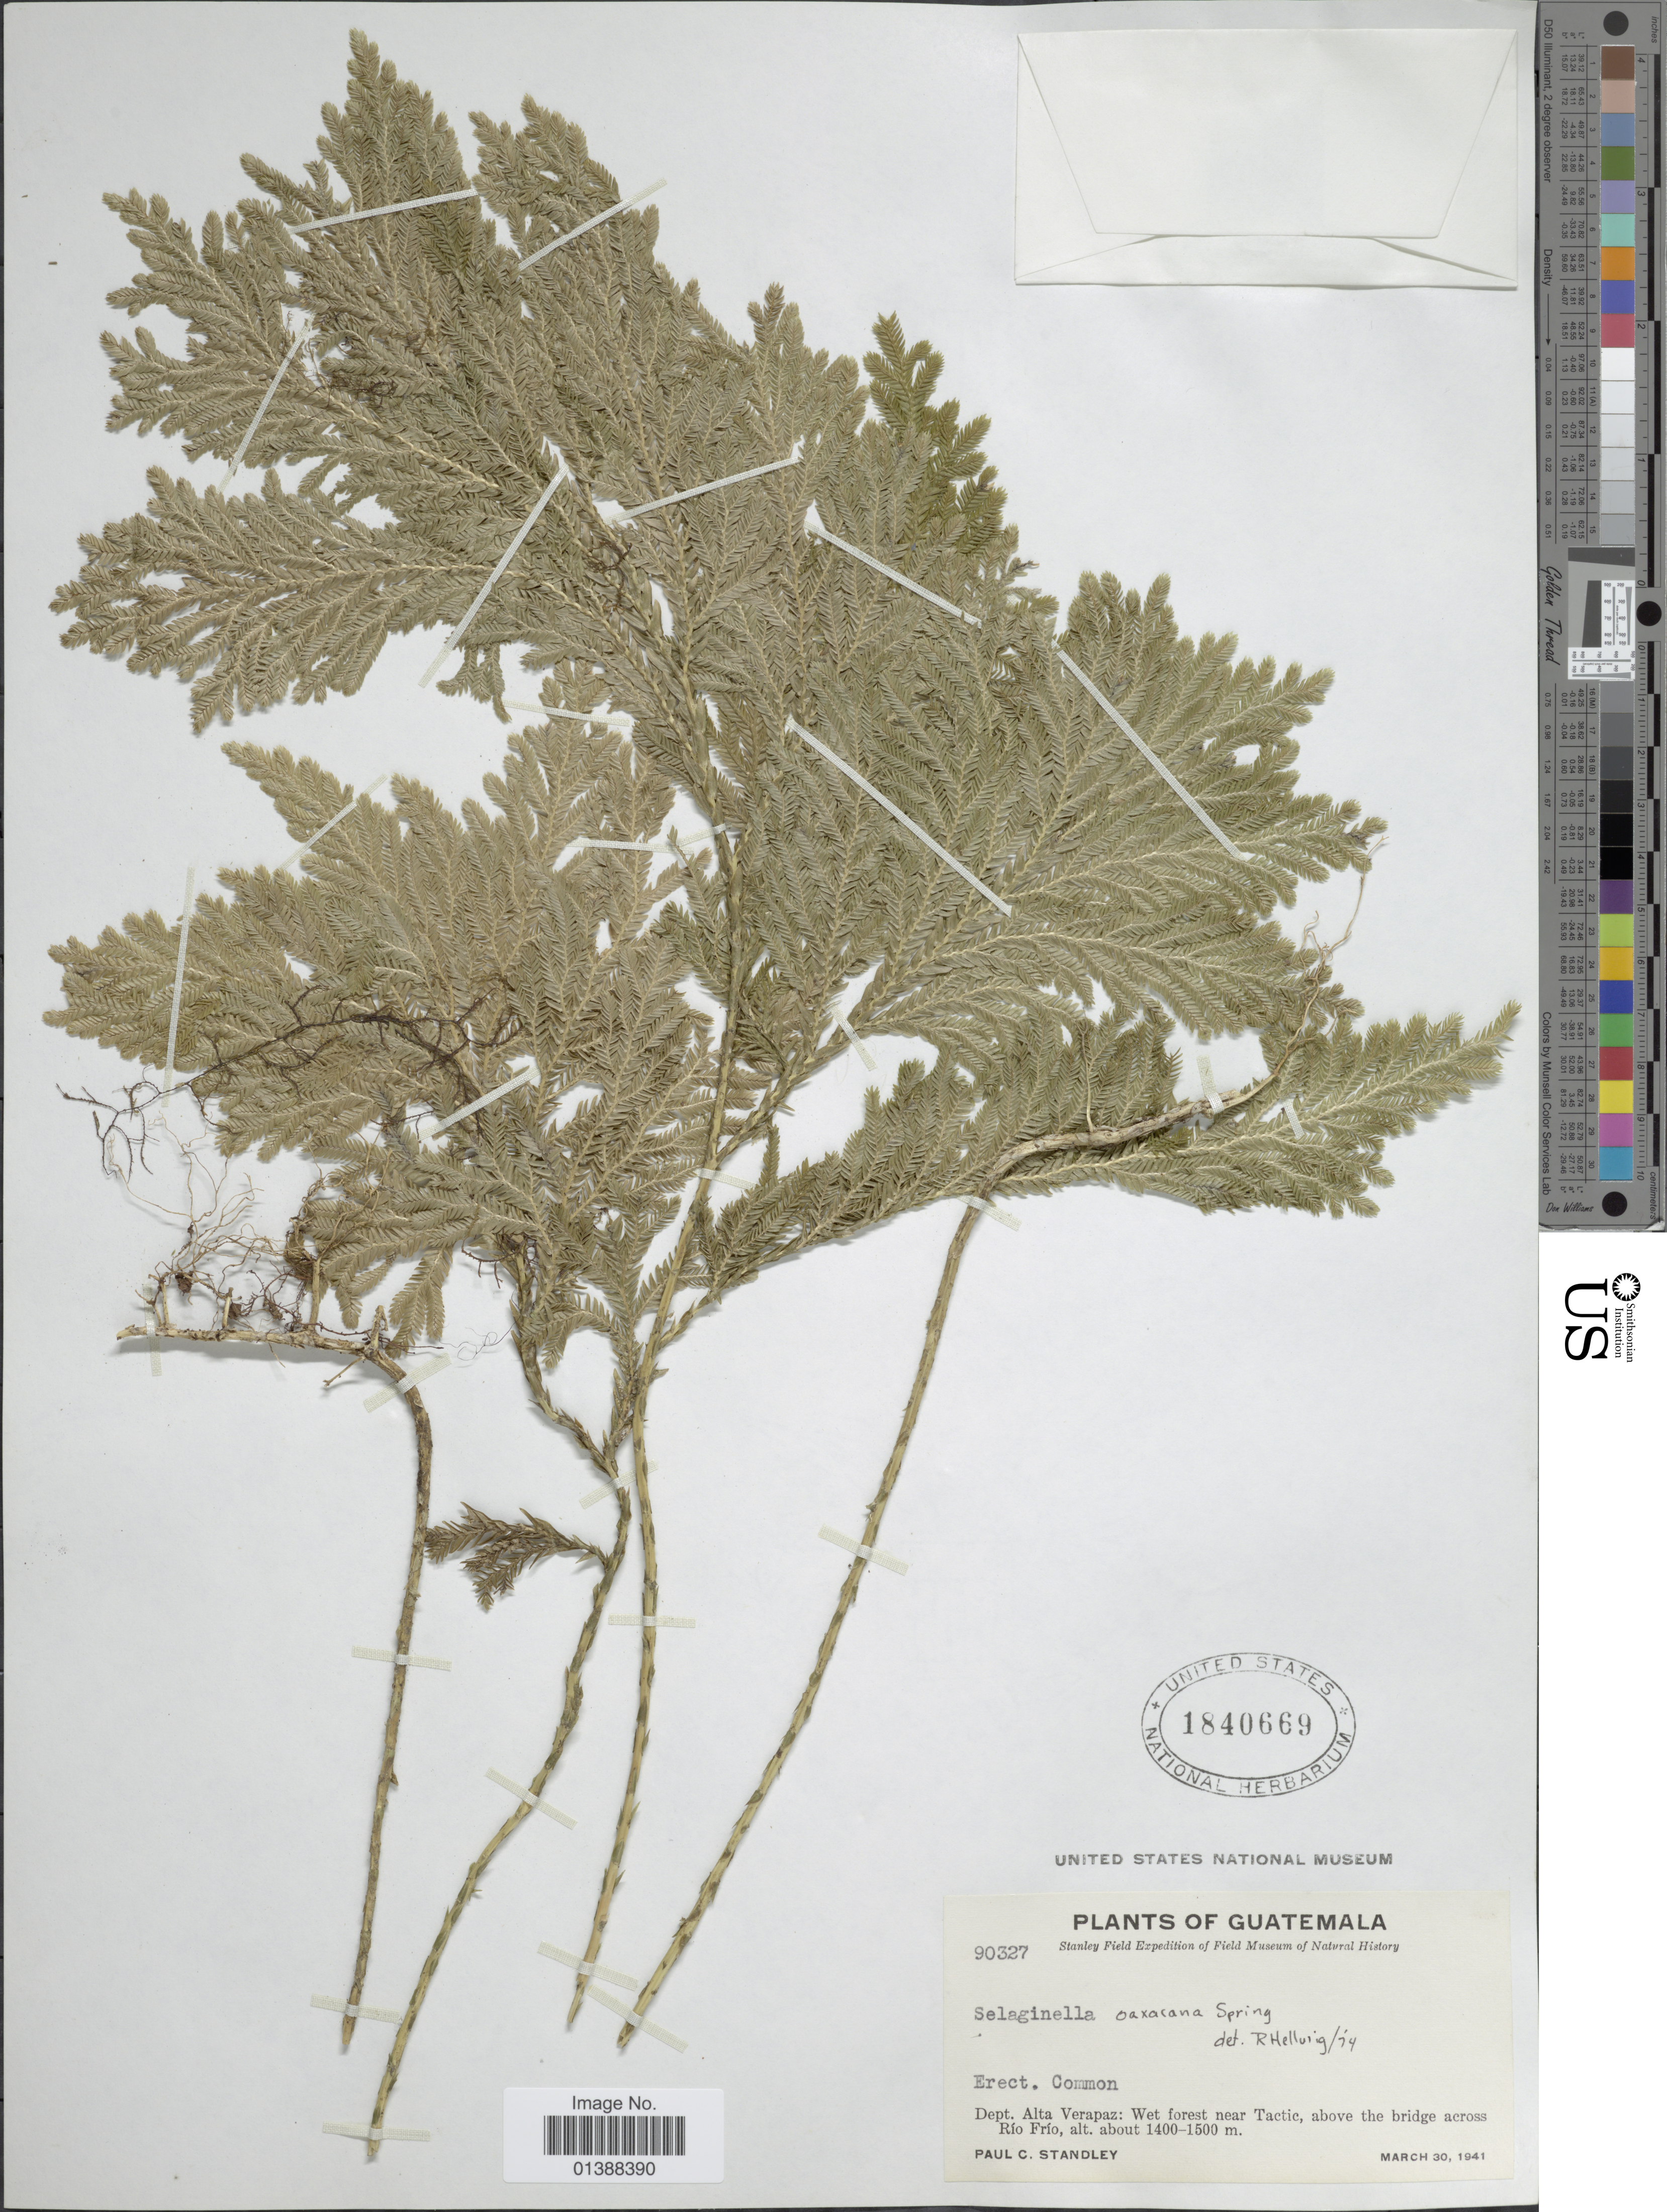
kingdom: Plantae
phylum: Tracheophyta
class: Lycopodiopsida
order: Selaginellales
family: Selaginellaceae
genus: Selaginella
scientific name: Selaginella oaxacana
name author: Spring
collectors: P. C. Standley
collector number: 90327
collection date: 1941-03-30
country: Guatemala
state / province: Alta Verapaz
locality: Wet forest near Tactic, above the bridge across Río Frío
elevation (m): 1400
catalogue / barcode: US 1840669